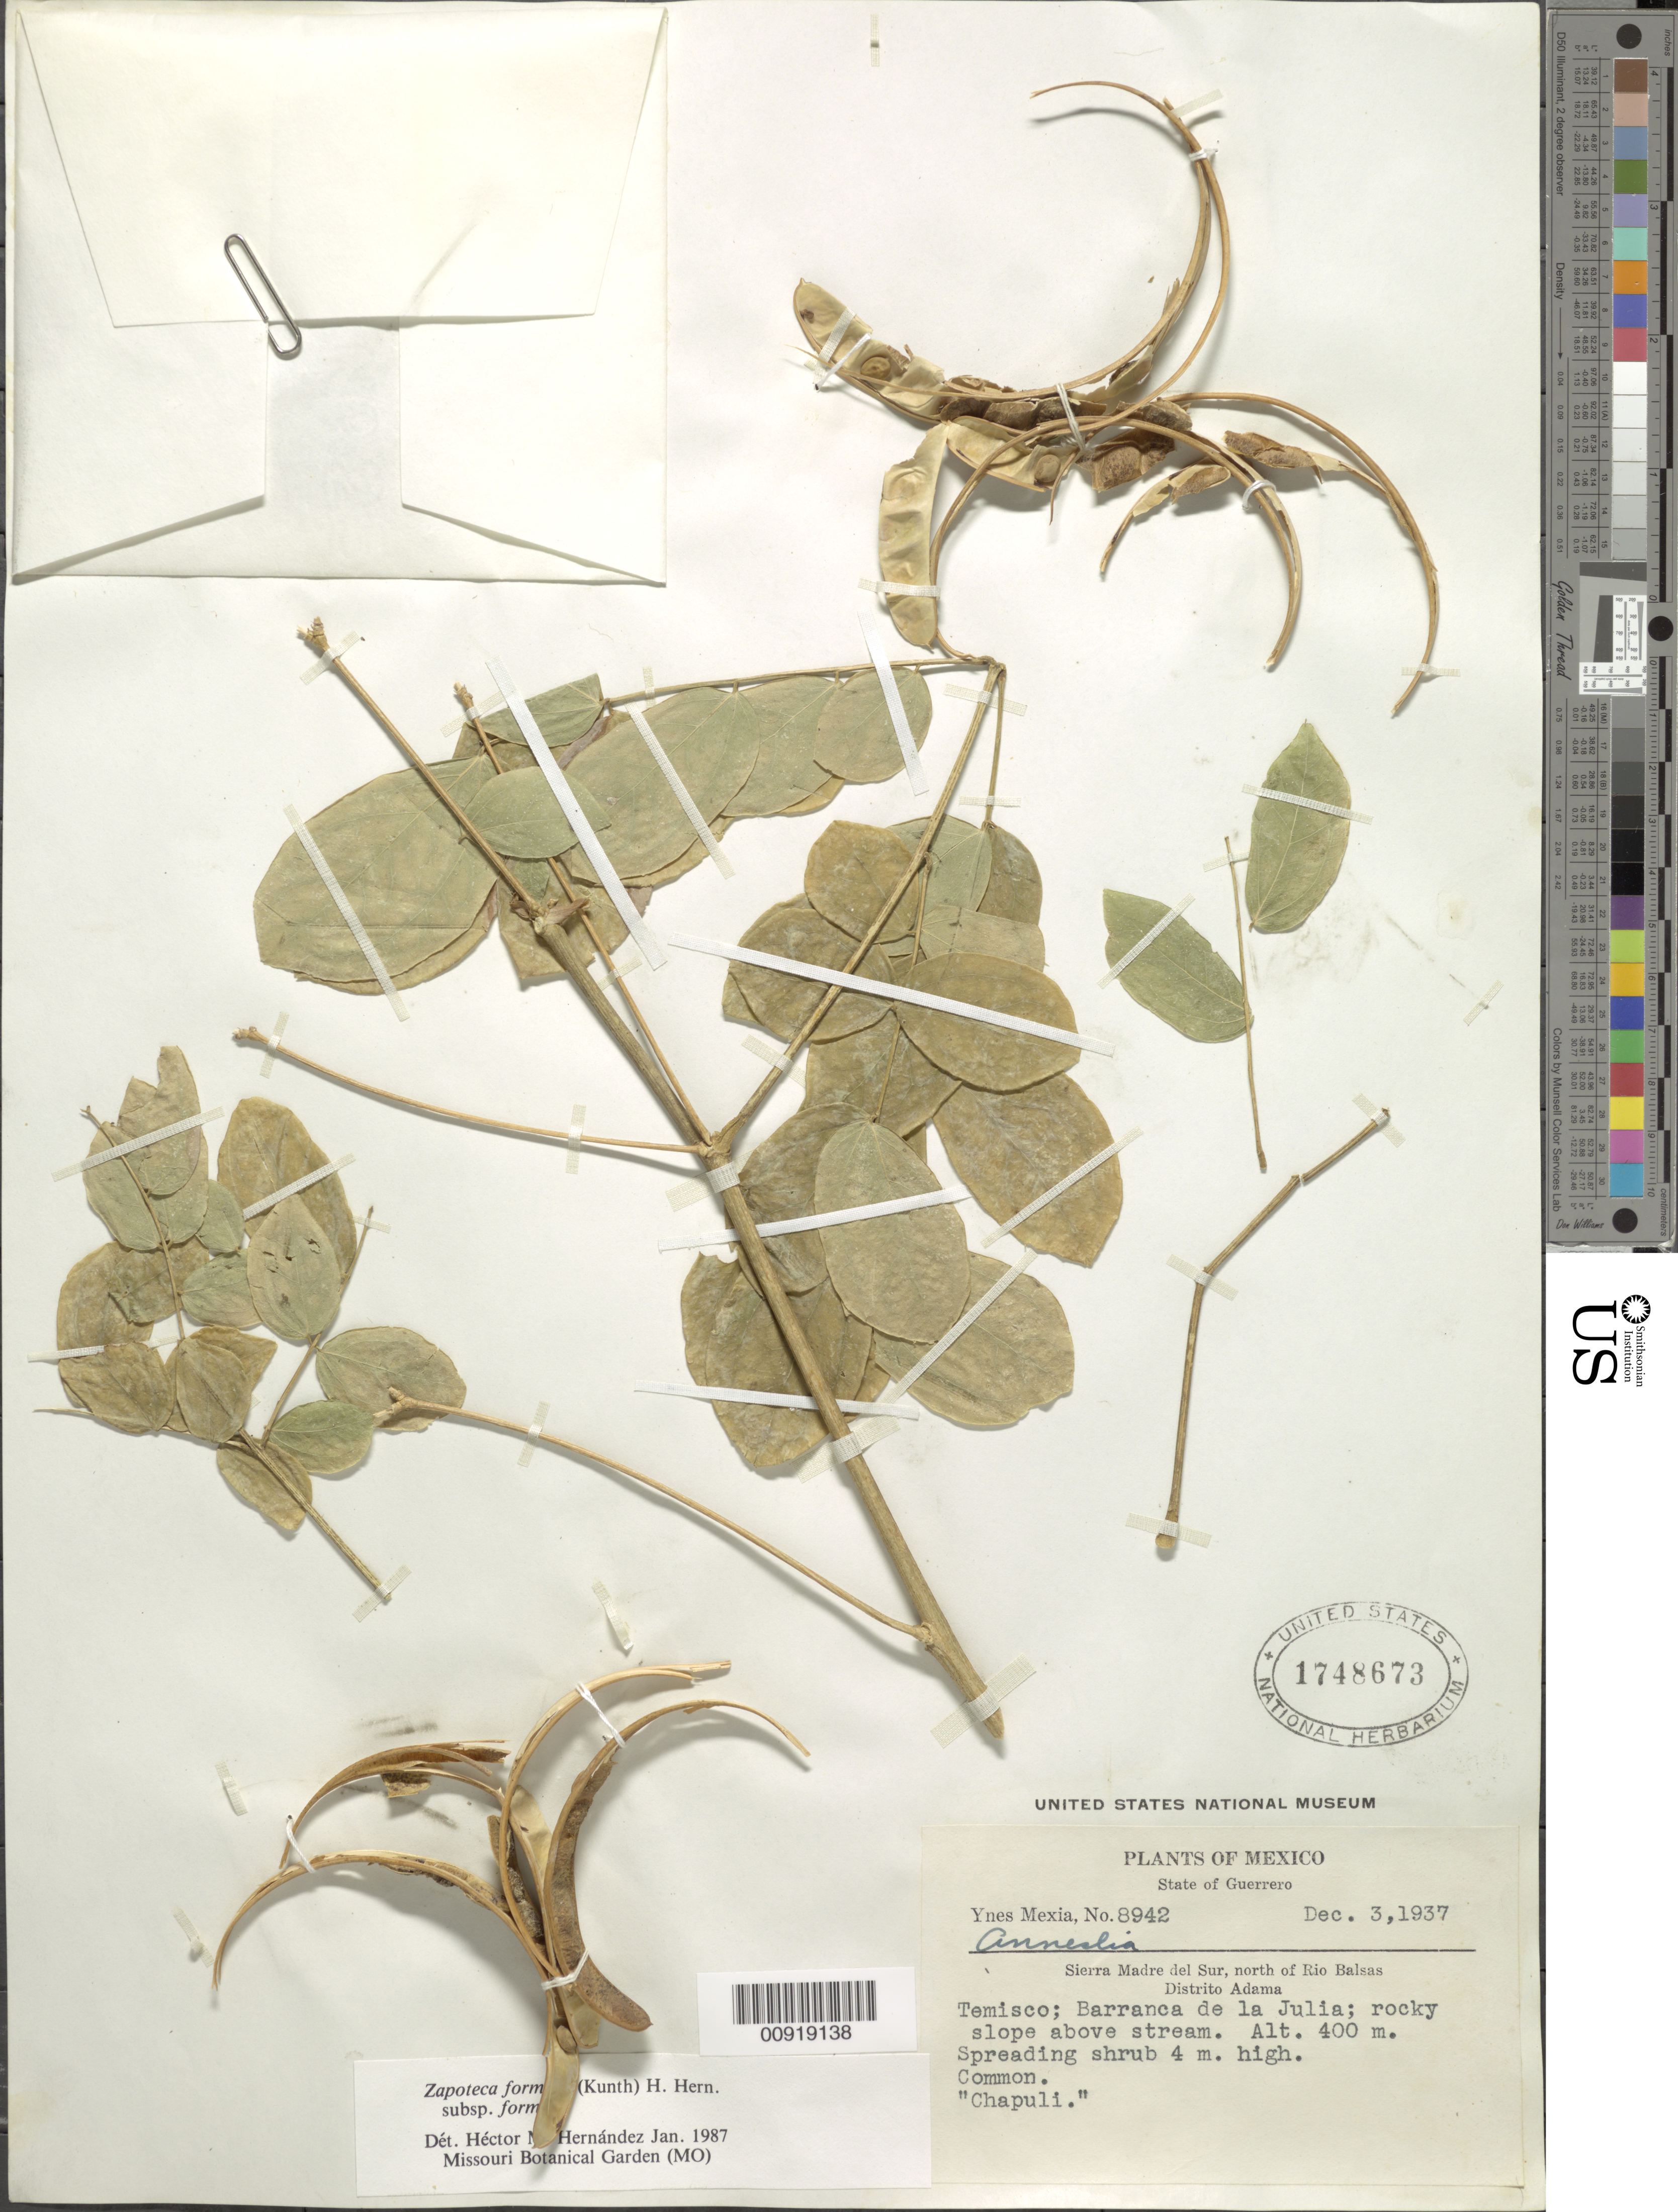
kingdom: Plantae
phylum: Tracheophyta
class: Magnoliopsida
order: Fabales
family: Fabaceae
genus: Zapoteca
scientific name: Zapoteca formosa subsp. formosa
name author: (Kunth) H.M. Hern.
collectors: Y. Mexia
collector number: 8942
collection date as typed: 03 Dec 1937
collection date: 1937-12-03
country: Mexico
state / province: Guerrero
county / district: Adama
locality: Temisco; Barranca de La Julia. Sierra Madre del Sur, north of Río Balsas, Distrito Adama, Guerrero.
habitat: Rocky slope above stream.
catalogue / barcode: US 1748673